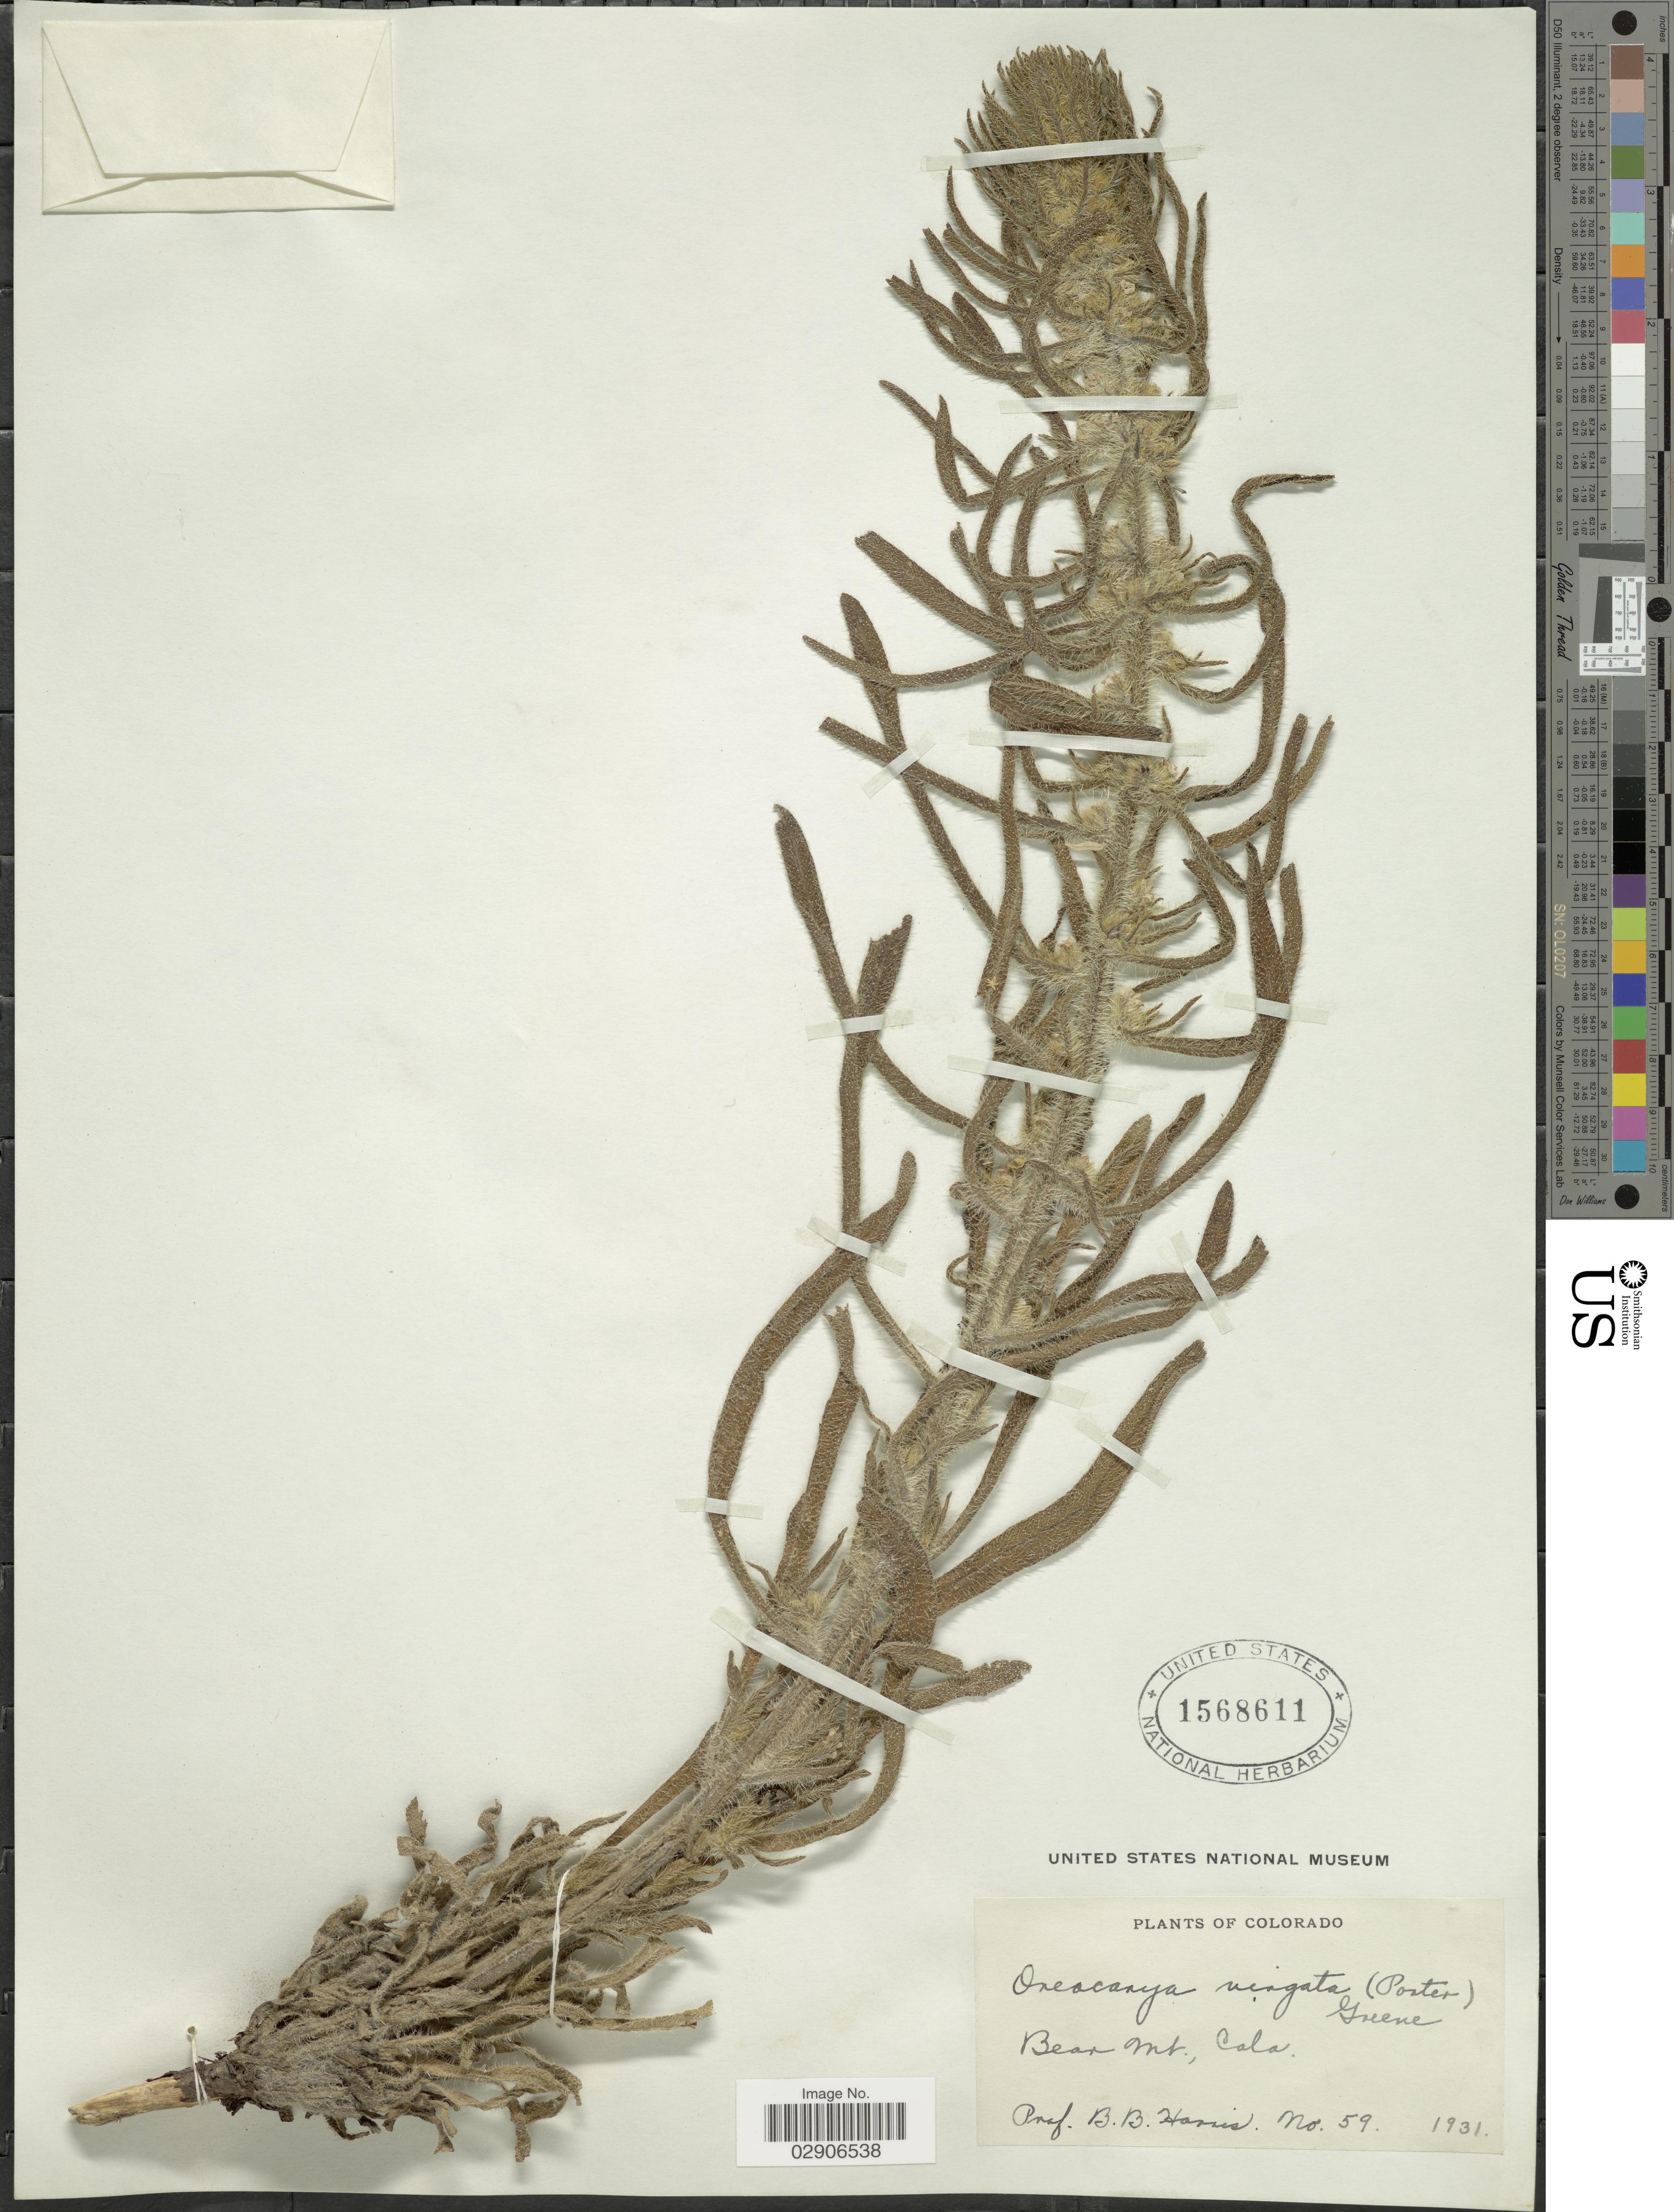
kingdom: Plantae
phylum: Tracheophyta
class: Magnoliopsida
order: Boraginales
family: Boraginaceae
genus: Oreocarya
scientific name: Oreocarya virgata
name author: (Porter) Greene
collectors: B. B. Harris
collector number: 59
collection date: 1931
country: United States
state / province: Colorado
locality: Bear Mt.Colo.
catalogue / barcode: US 1568611